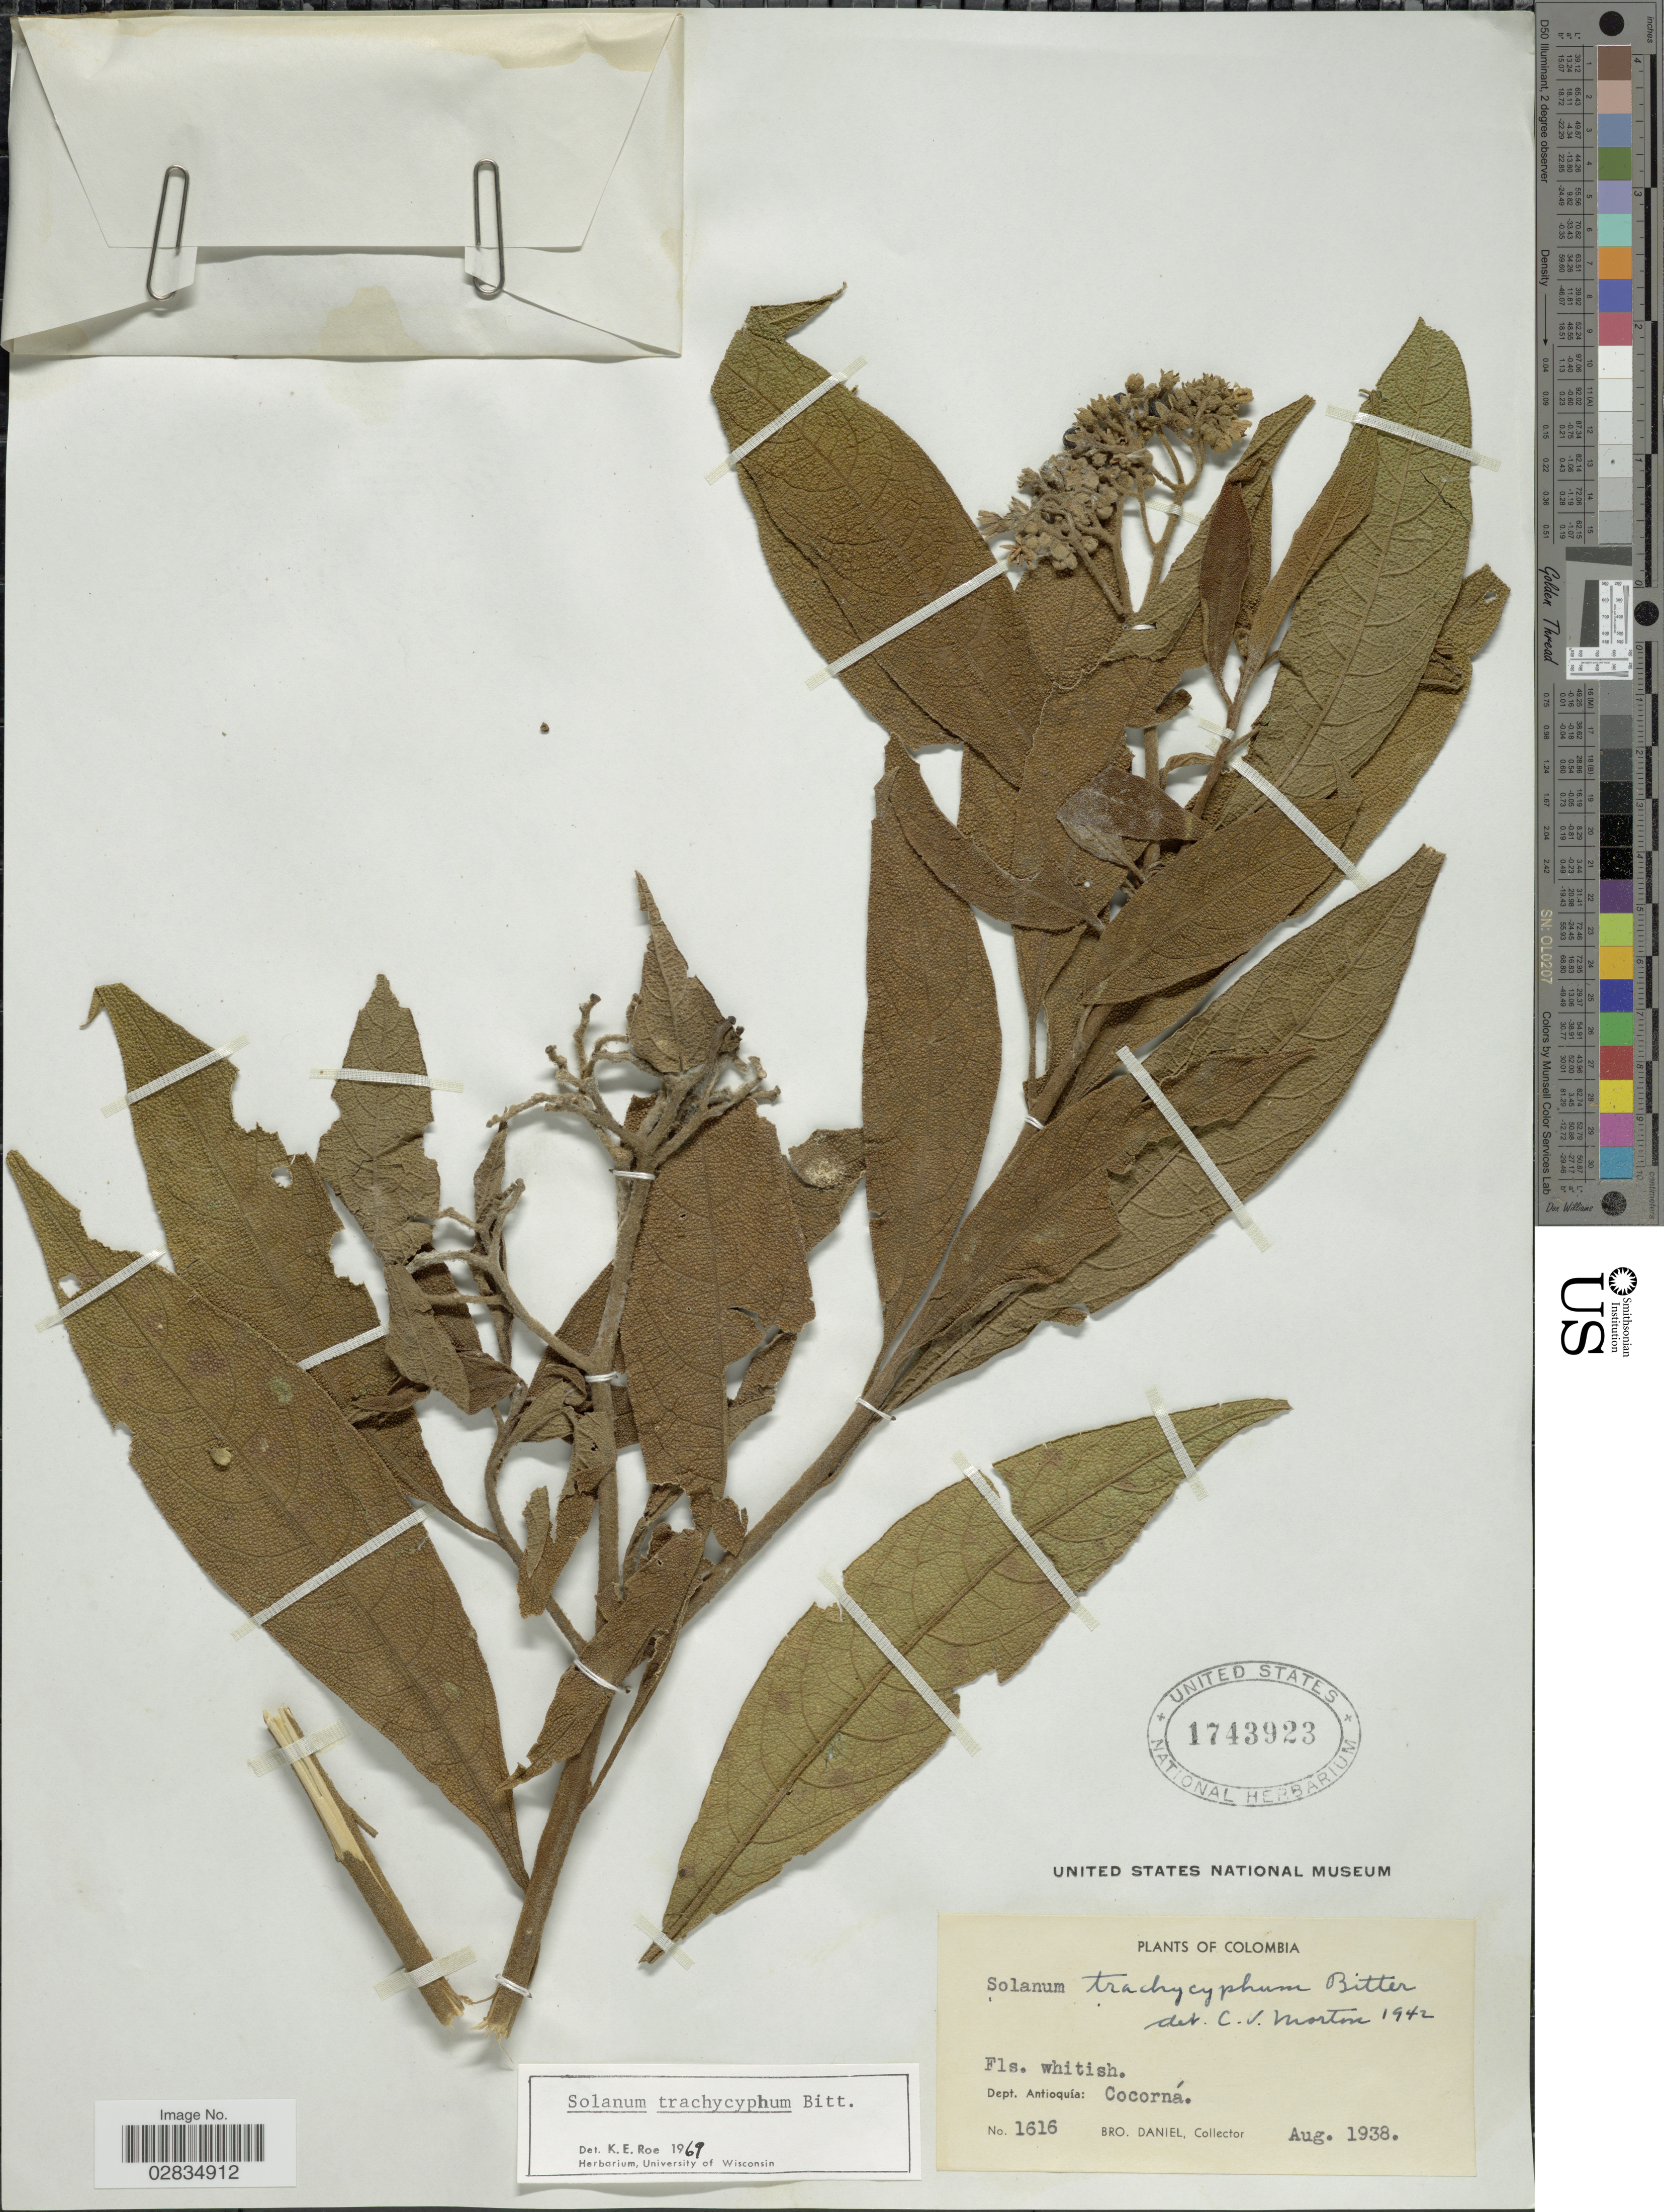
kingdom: Plantae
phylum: Tracheophyta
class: Magnoliopsida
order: Solanales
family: Solanaceae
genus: Solanum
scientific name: Solanum trachycyphum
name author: Bitter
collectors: Bro. Daniel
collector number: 1616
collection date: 1938-08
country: Colombia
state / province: Antioquia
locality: Dept. Antioquía: Cocorná.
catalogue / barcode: US 1743923